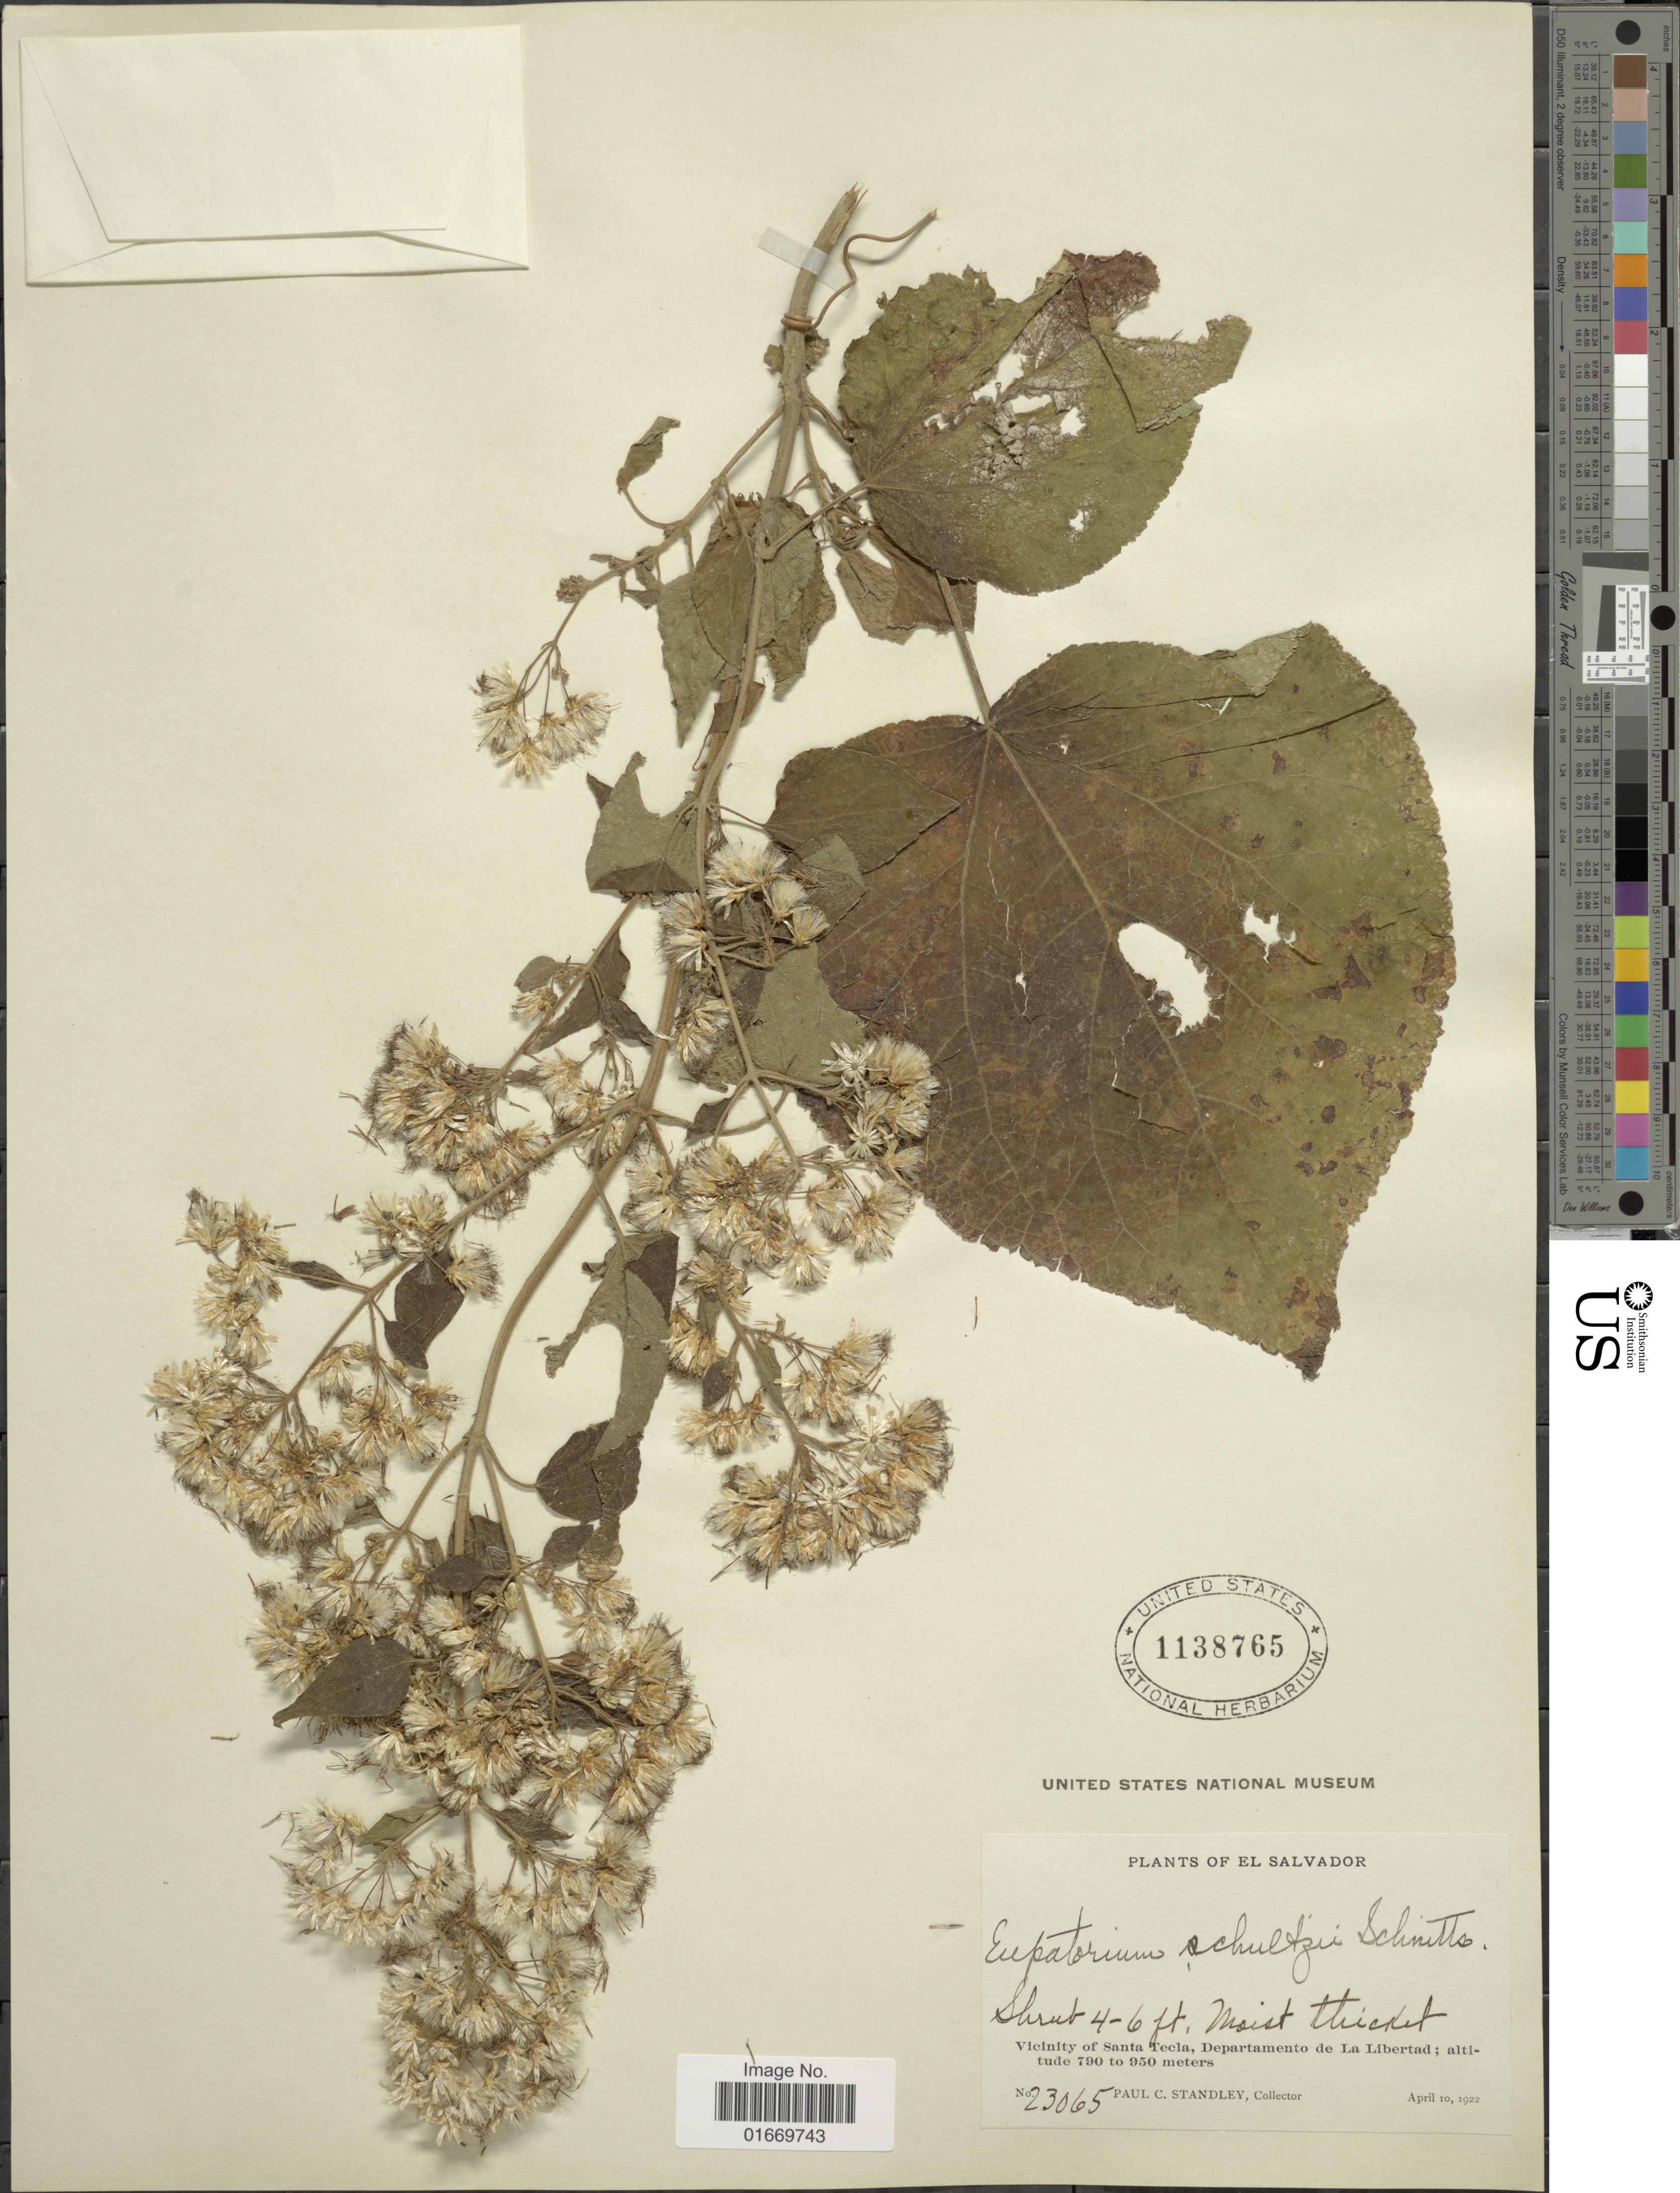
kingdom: Plantae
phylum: Tracheophyta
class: Magnoliopsida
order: Asterales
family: Asteraceae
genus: Peteravenia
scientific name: Peteravenia schultzii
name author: (Schnittsp.) R.M. King & H. Rob.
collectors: P. C. Standley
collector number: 23065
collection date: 1922-04-10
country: El Salvador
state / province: La Libertad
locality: El Salvador. Vicinity of Santa Tecla, Departamento de La Libertad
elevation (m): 790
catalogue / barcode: US 1138765